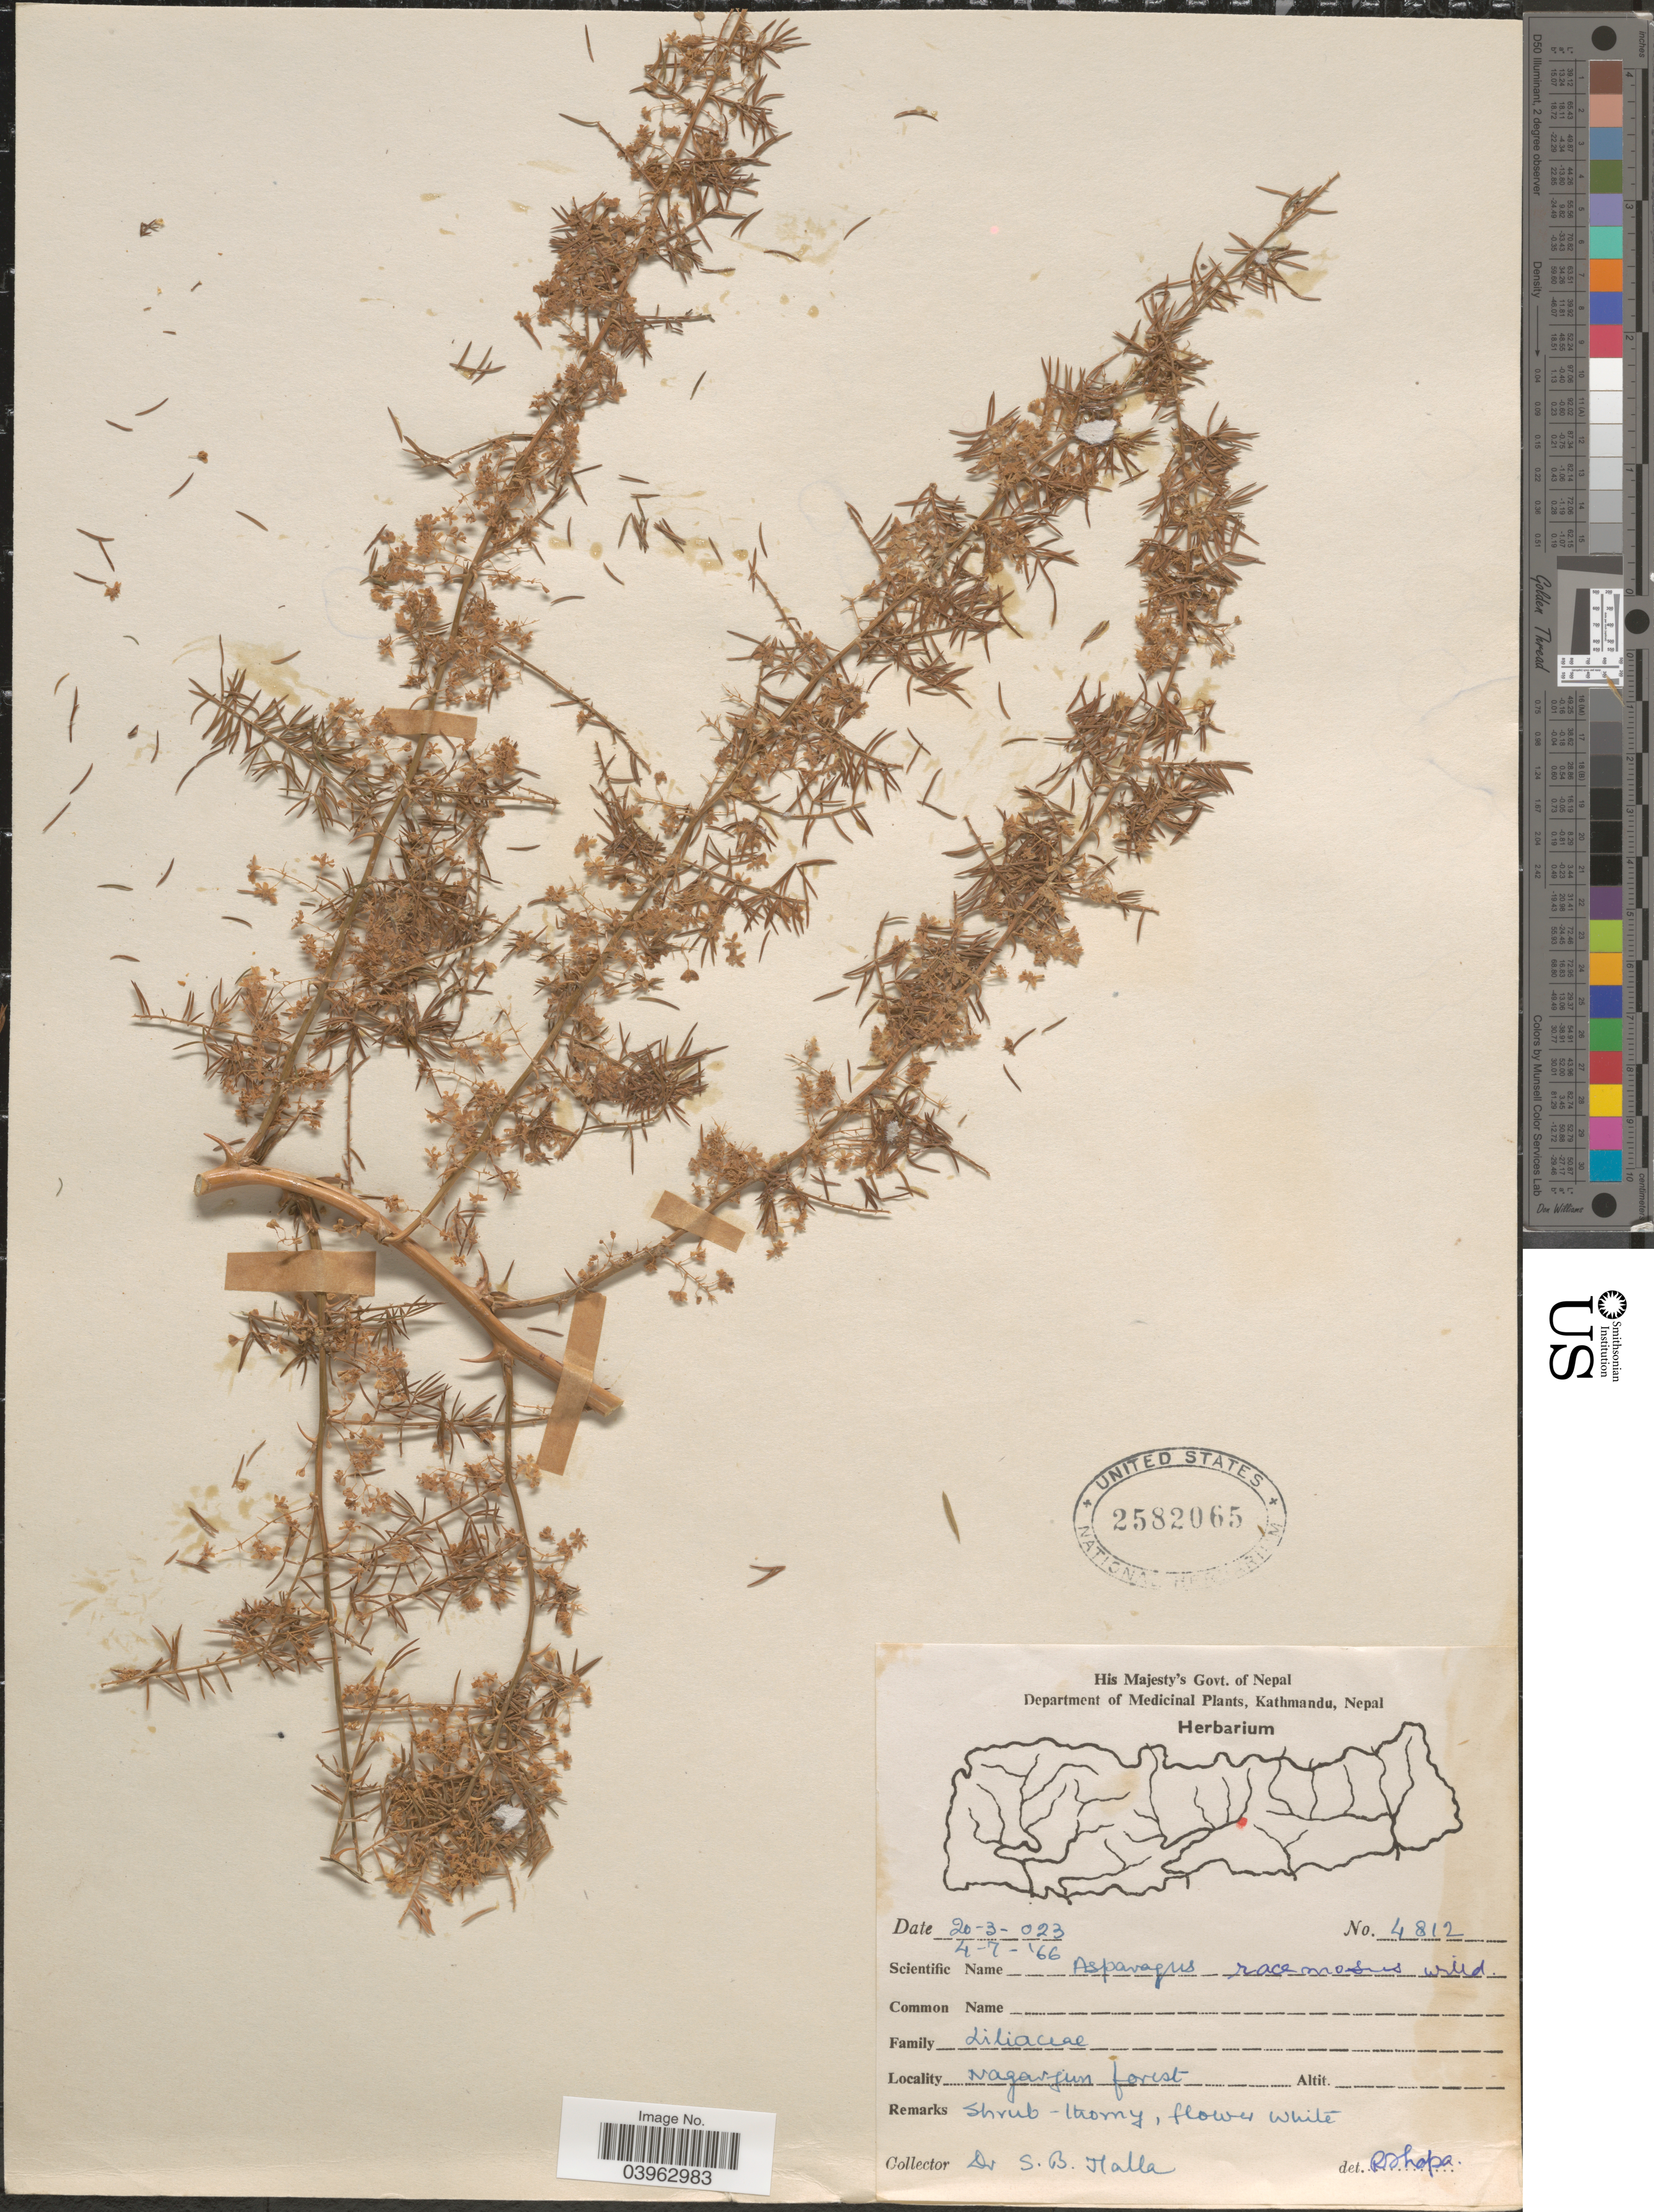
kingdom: Plantae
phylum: Tracheophyta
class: Liliopsida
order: Asparagales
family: Asparagaceae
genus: Asparagus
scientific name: Asparagus racemosus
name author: Willd.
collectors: S. Jlalla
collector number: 4812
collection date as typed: Transcribed d/m/y: 20/3/23 to 4/7/66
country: Nepal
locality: Nagarjun forest.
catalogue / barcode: US 2582065